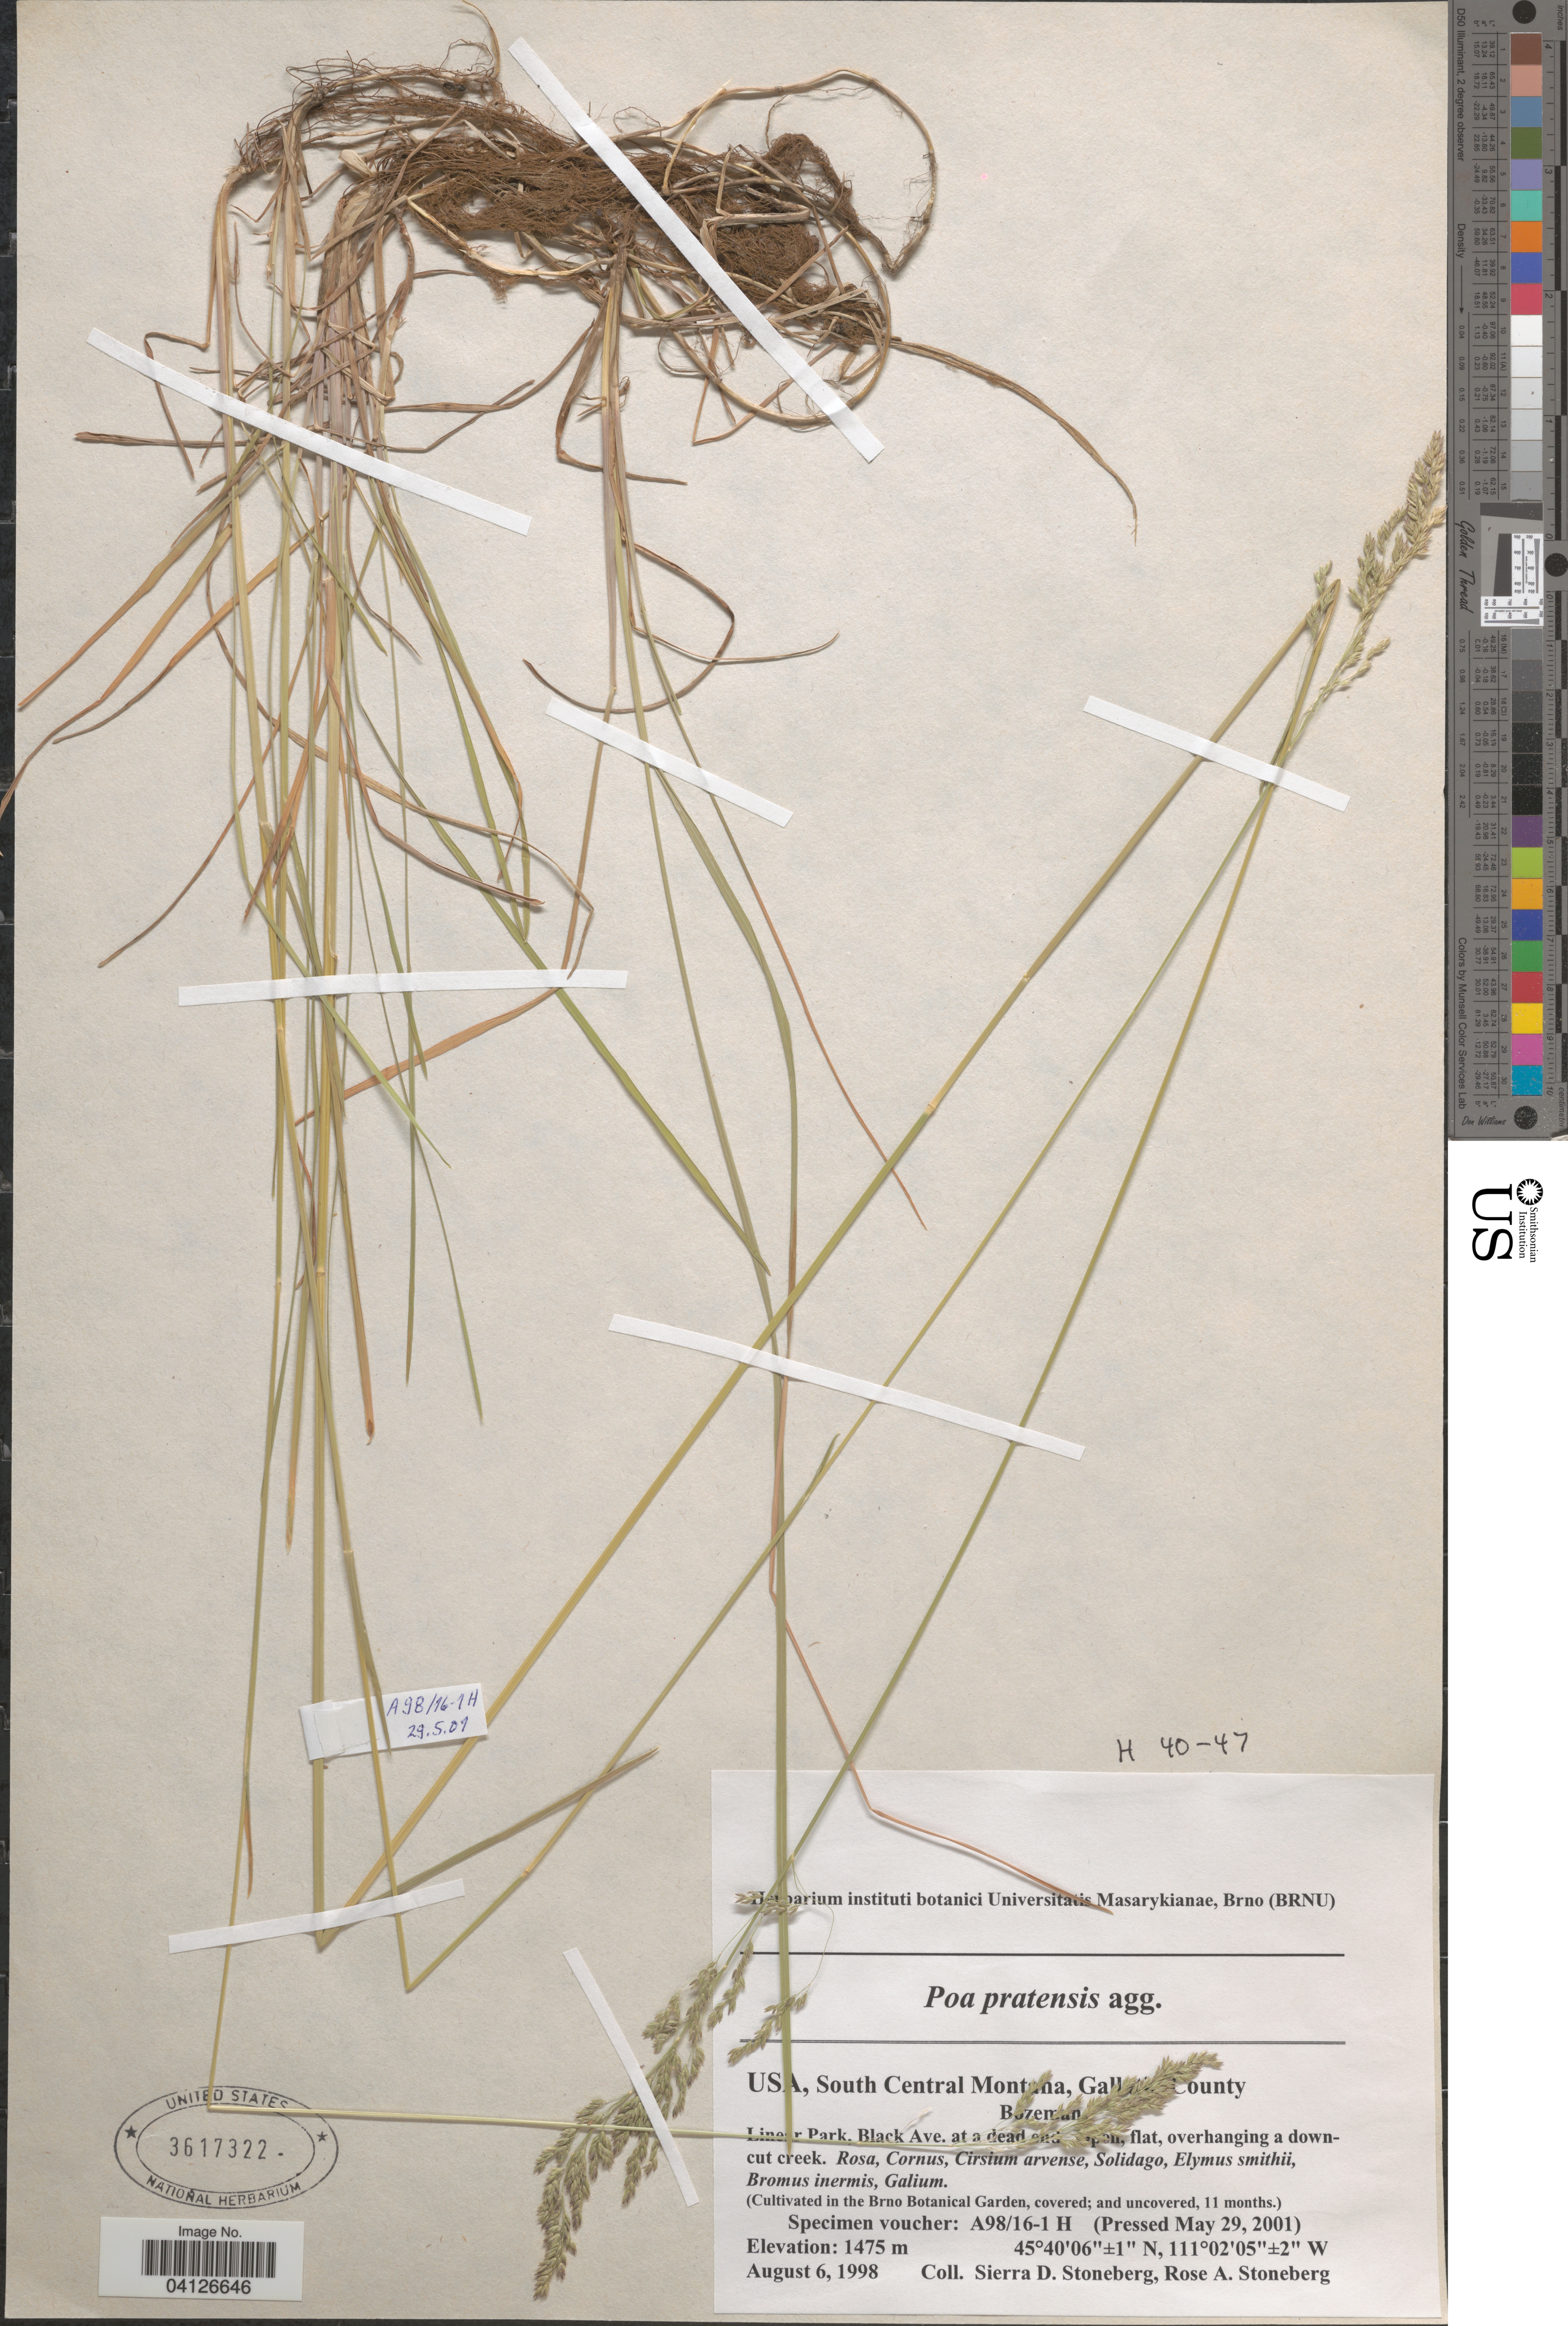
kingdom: Plantae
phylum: Tracheophyta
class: Liliopsida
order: Poales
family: Poaceae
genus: Poa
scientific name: Poa pratensis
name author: L.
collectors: Ex herb. instituti botanici Universitatis Masarykianae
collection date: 2001-05-29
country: Czechia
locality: (Cultivated in the Brno Botanical Garden, covered; and uncovered, 11 months.).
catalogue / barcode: US 3617322